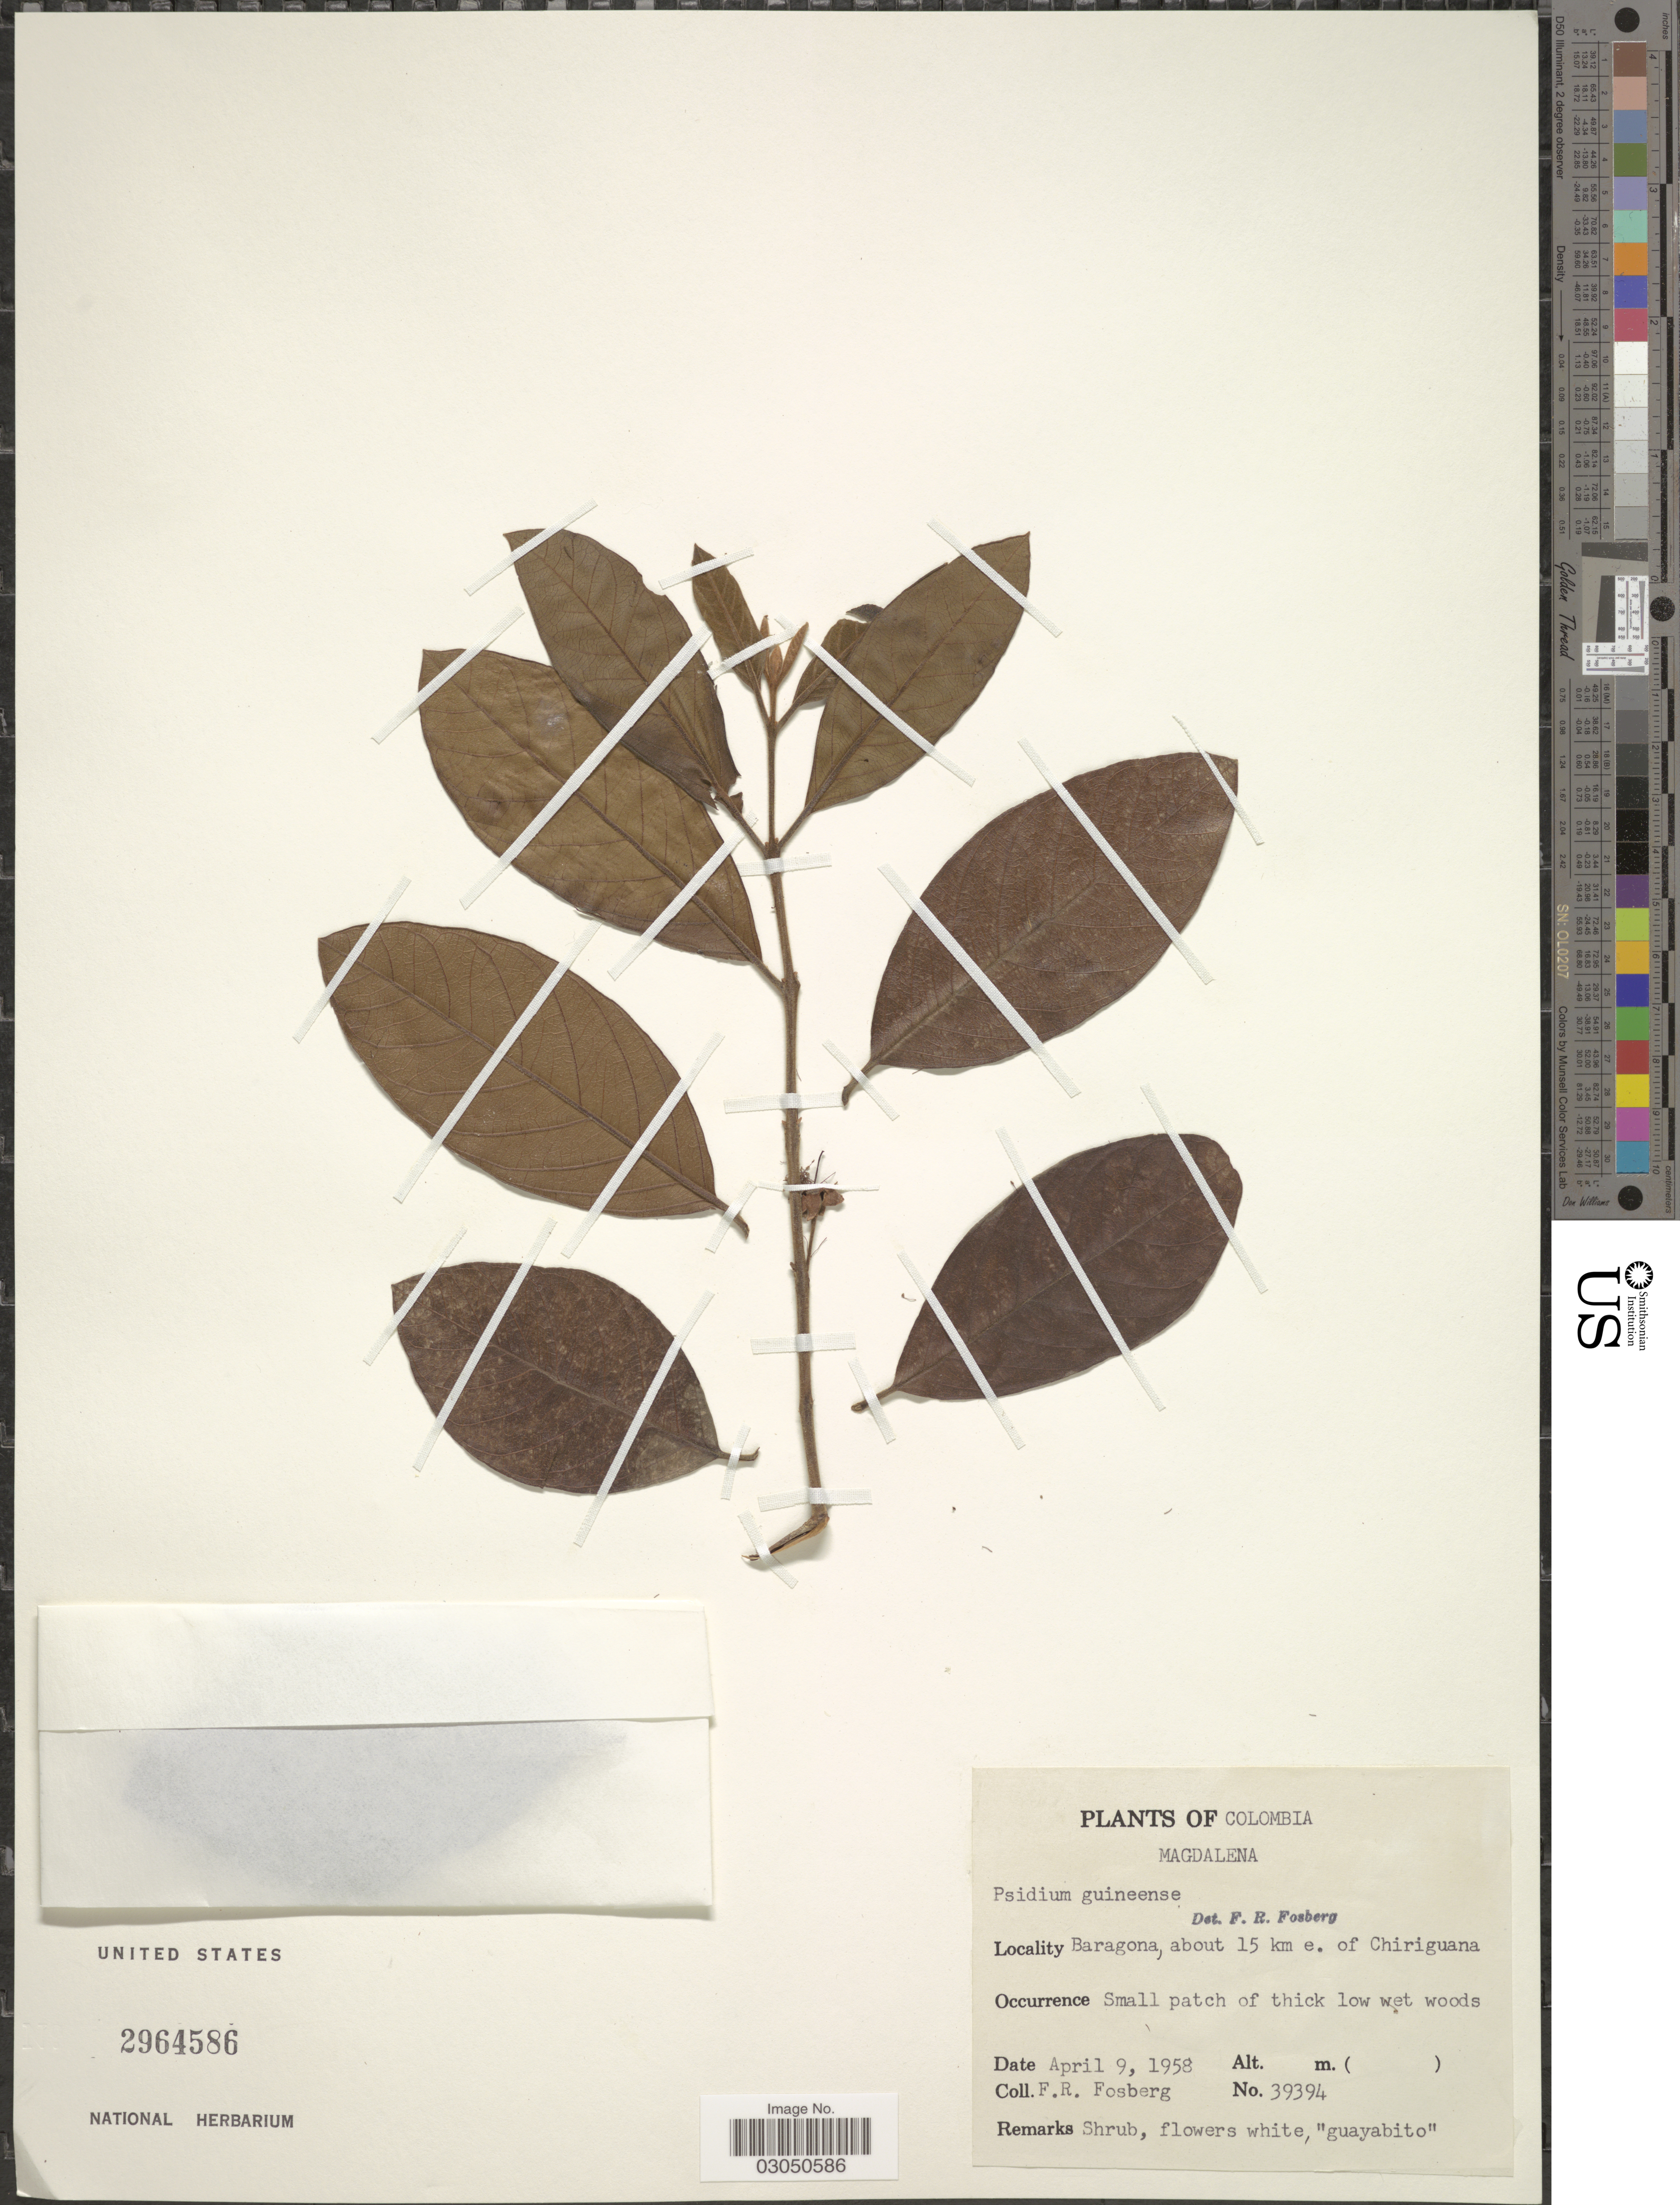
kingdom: Plantae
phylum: Tracheophyta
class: Magnoliopsida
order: Myrtales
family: Myrtaceae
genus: Psidium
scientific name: Psidium guineense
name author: Sw.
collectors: F. R. Fosberg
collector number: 39394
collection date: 1958-04-09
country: Colombia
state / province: Magdalena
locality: Baragona, about 15 km e. of Chiriguana.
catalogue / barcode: US 2964586